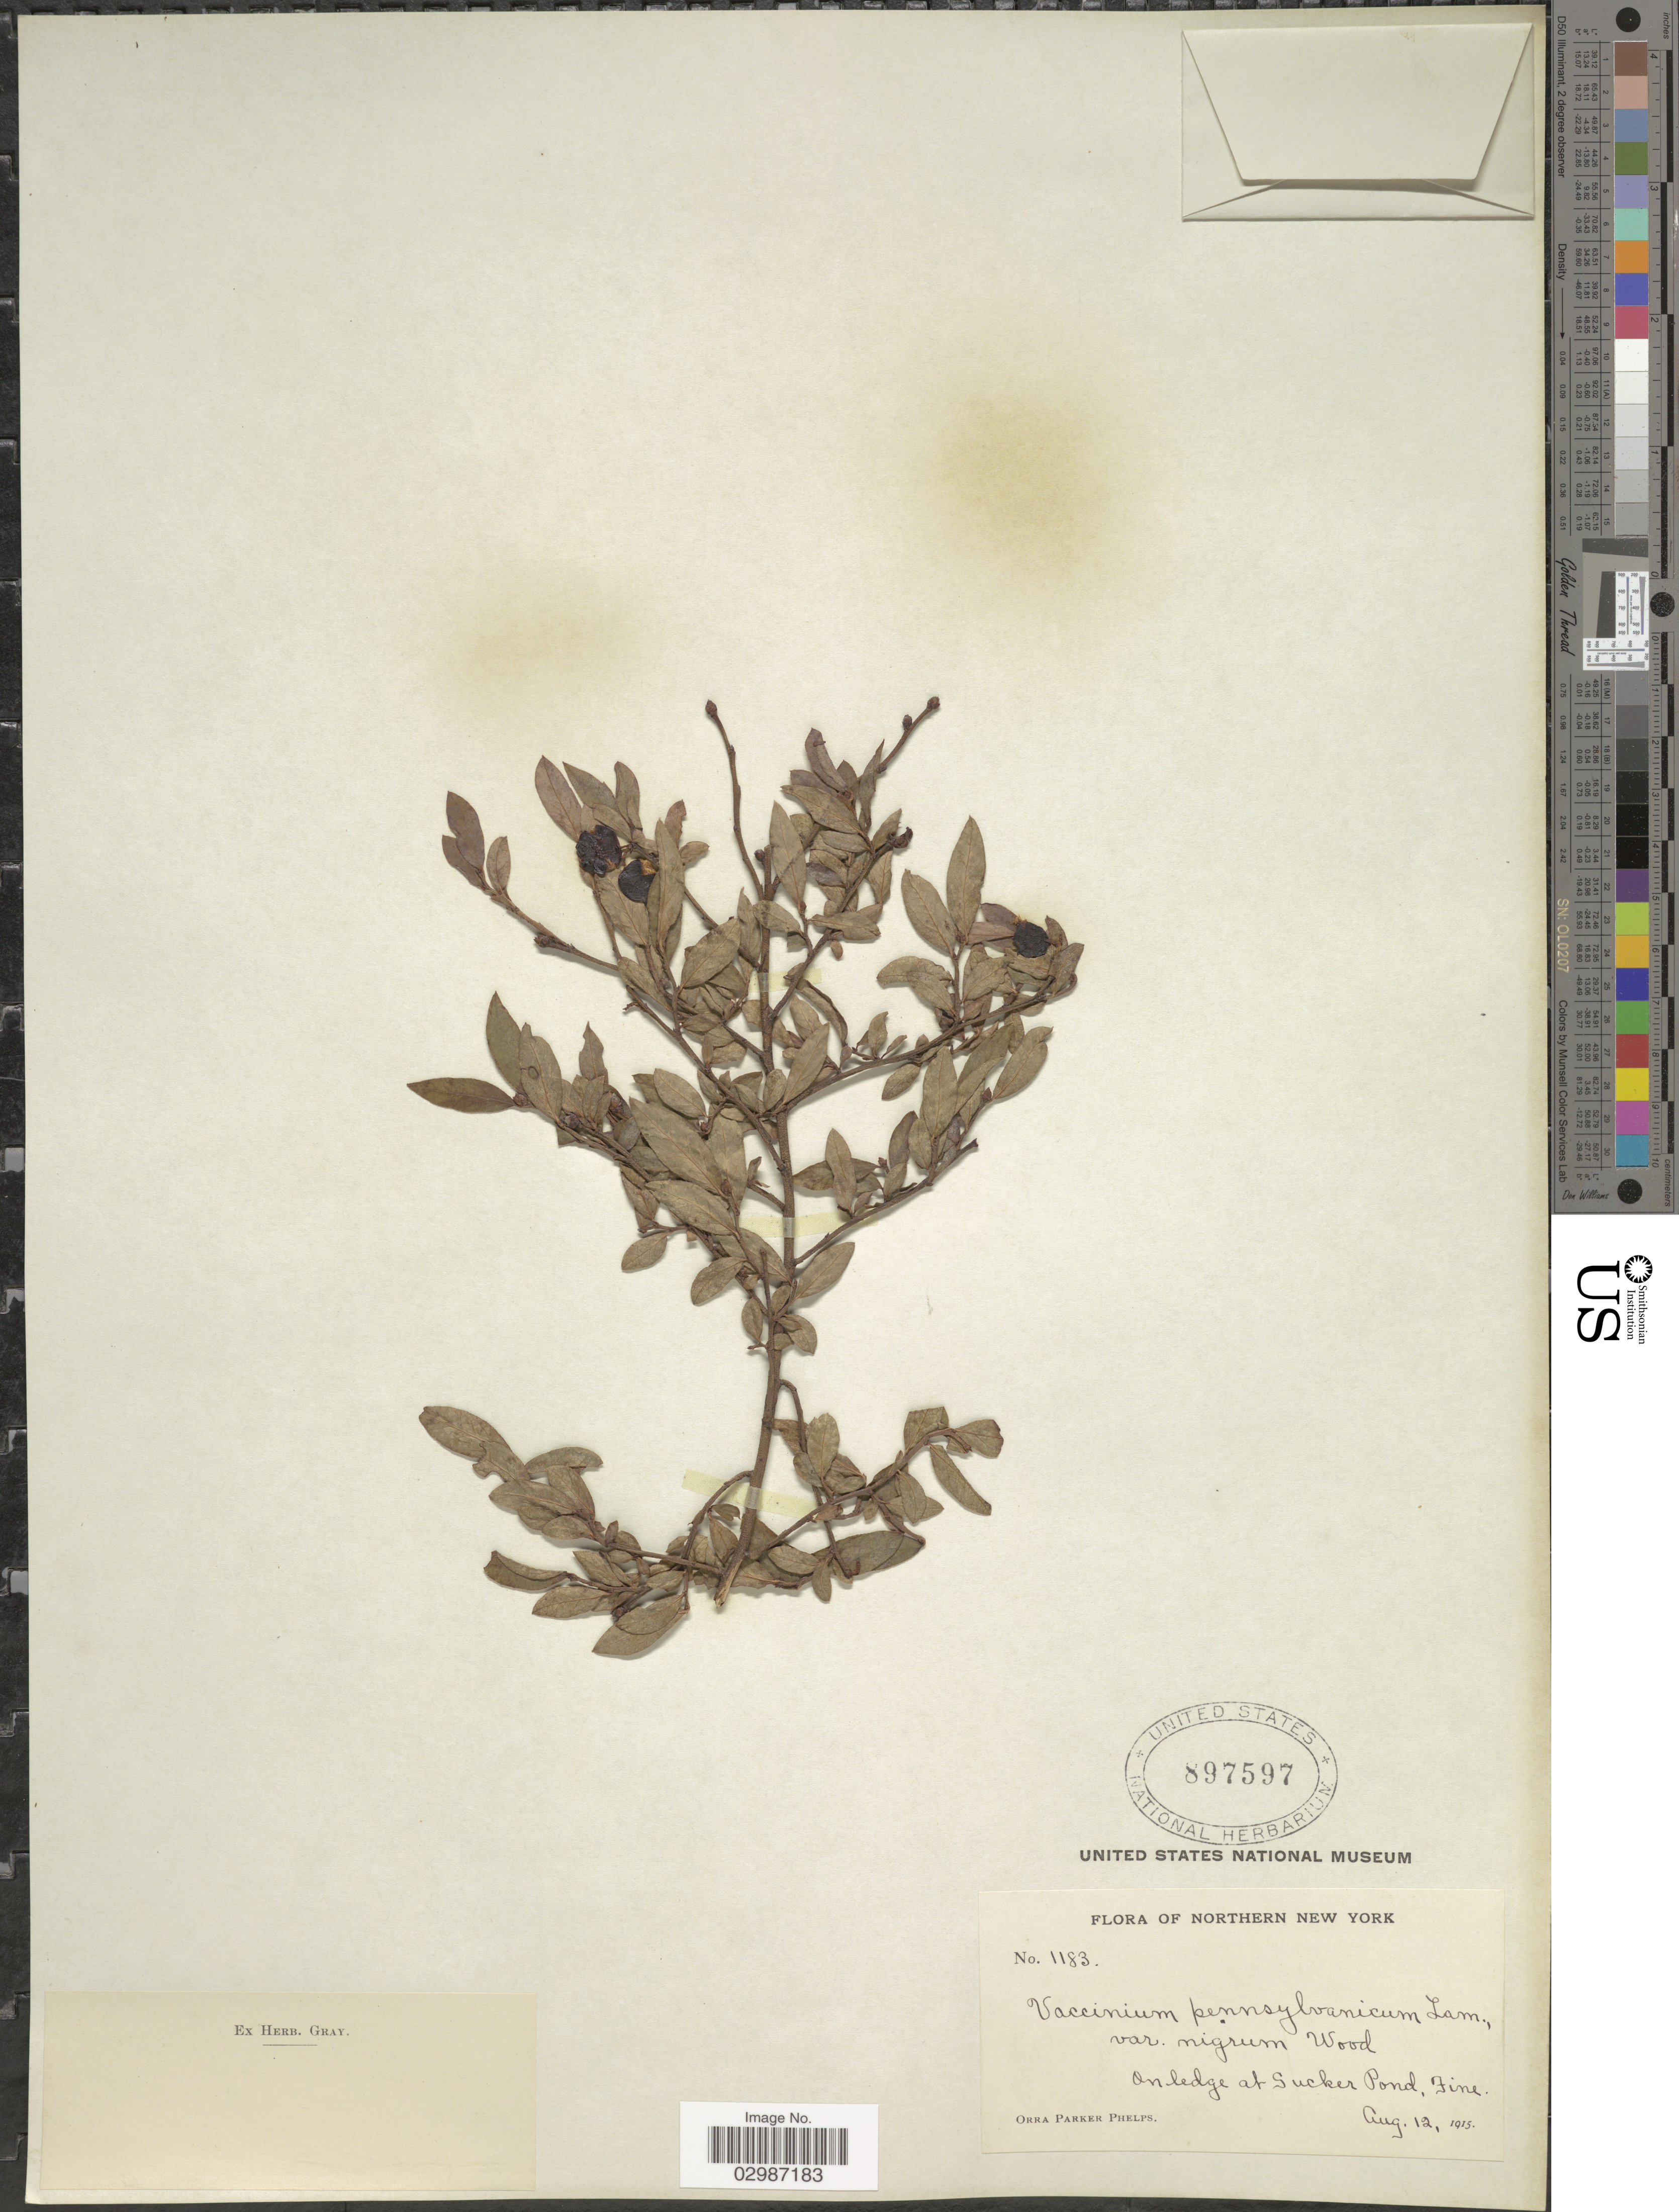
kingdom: Plantae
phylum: Tracheophyta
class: Magnoliopsida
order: Ericales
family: Ericaceae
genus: Vaccinium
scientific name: Vaccinium angustifolium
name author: Aiton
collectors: O. P. Phelps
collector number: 1183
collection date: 1915-08-12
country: United States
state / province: New York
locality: Northern New York. On ledge at Sucker Pond, Fine.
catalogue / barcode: US 897597